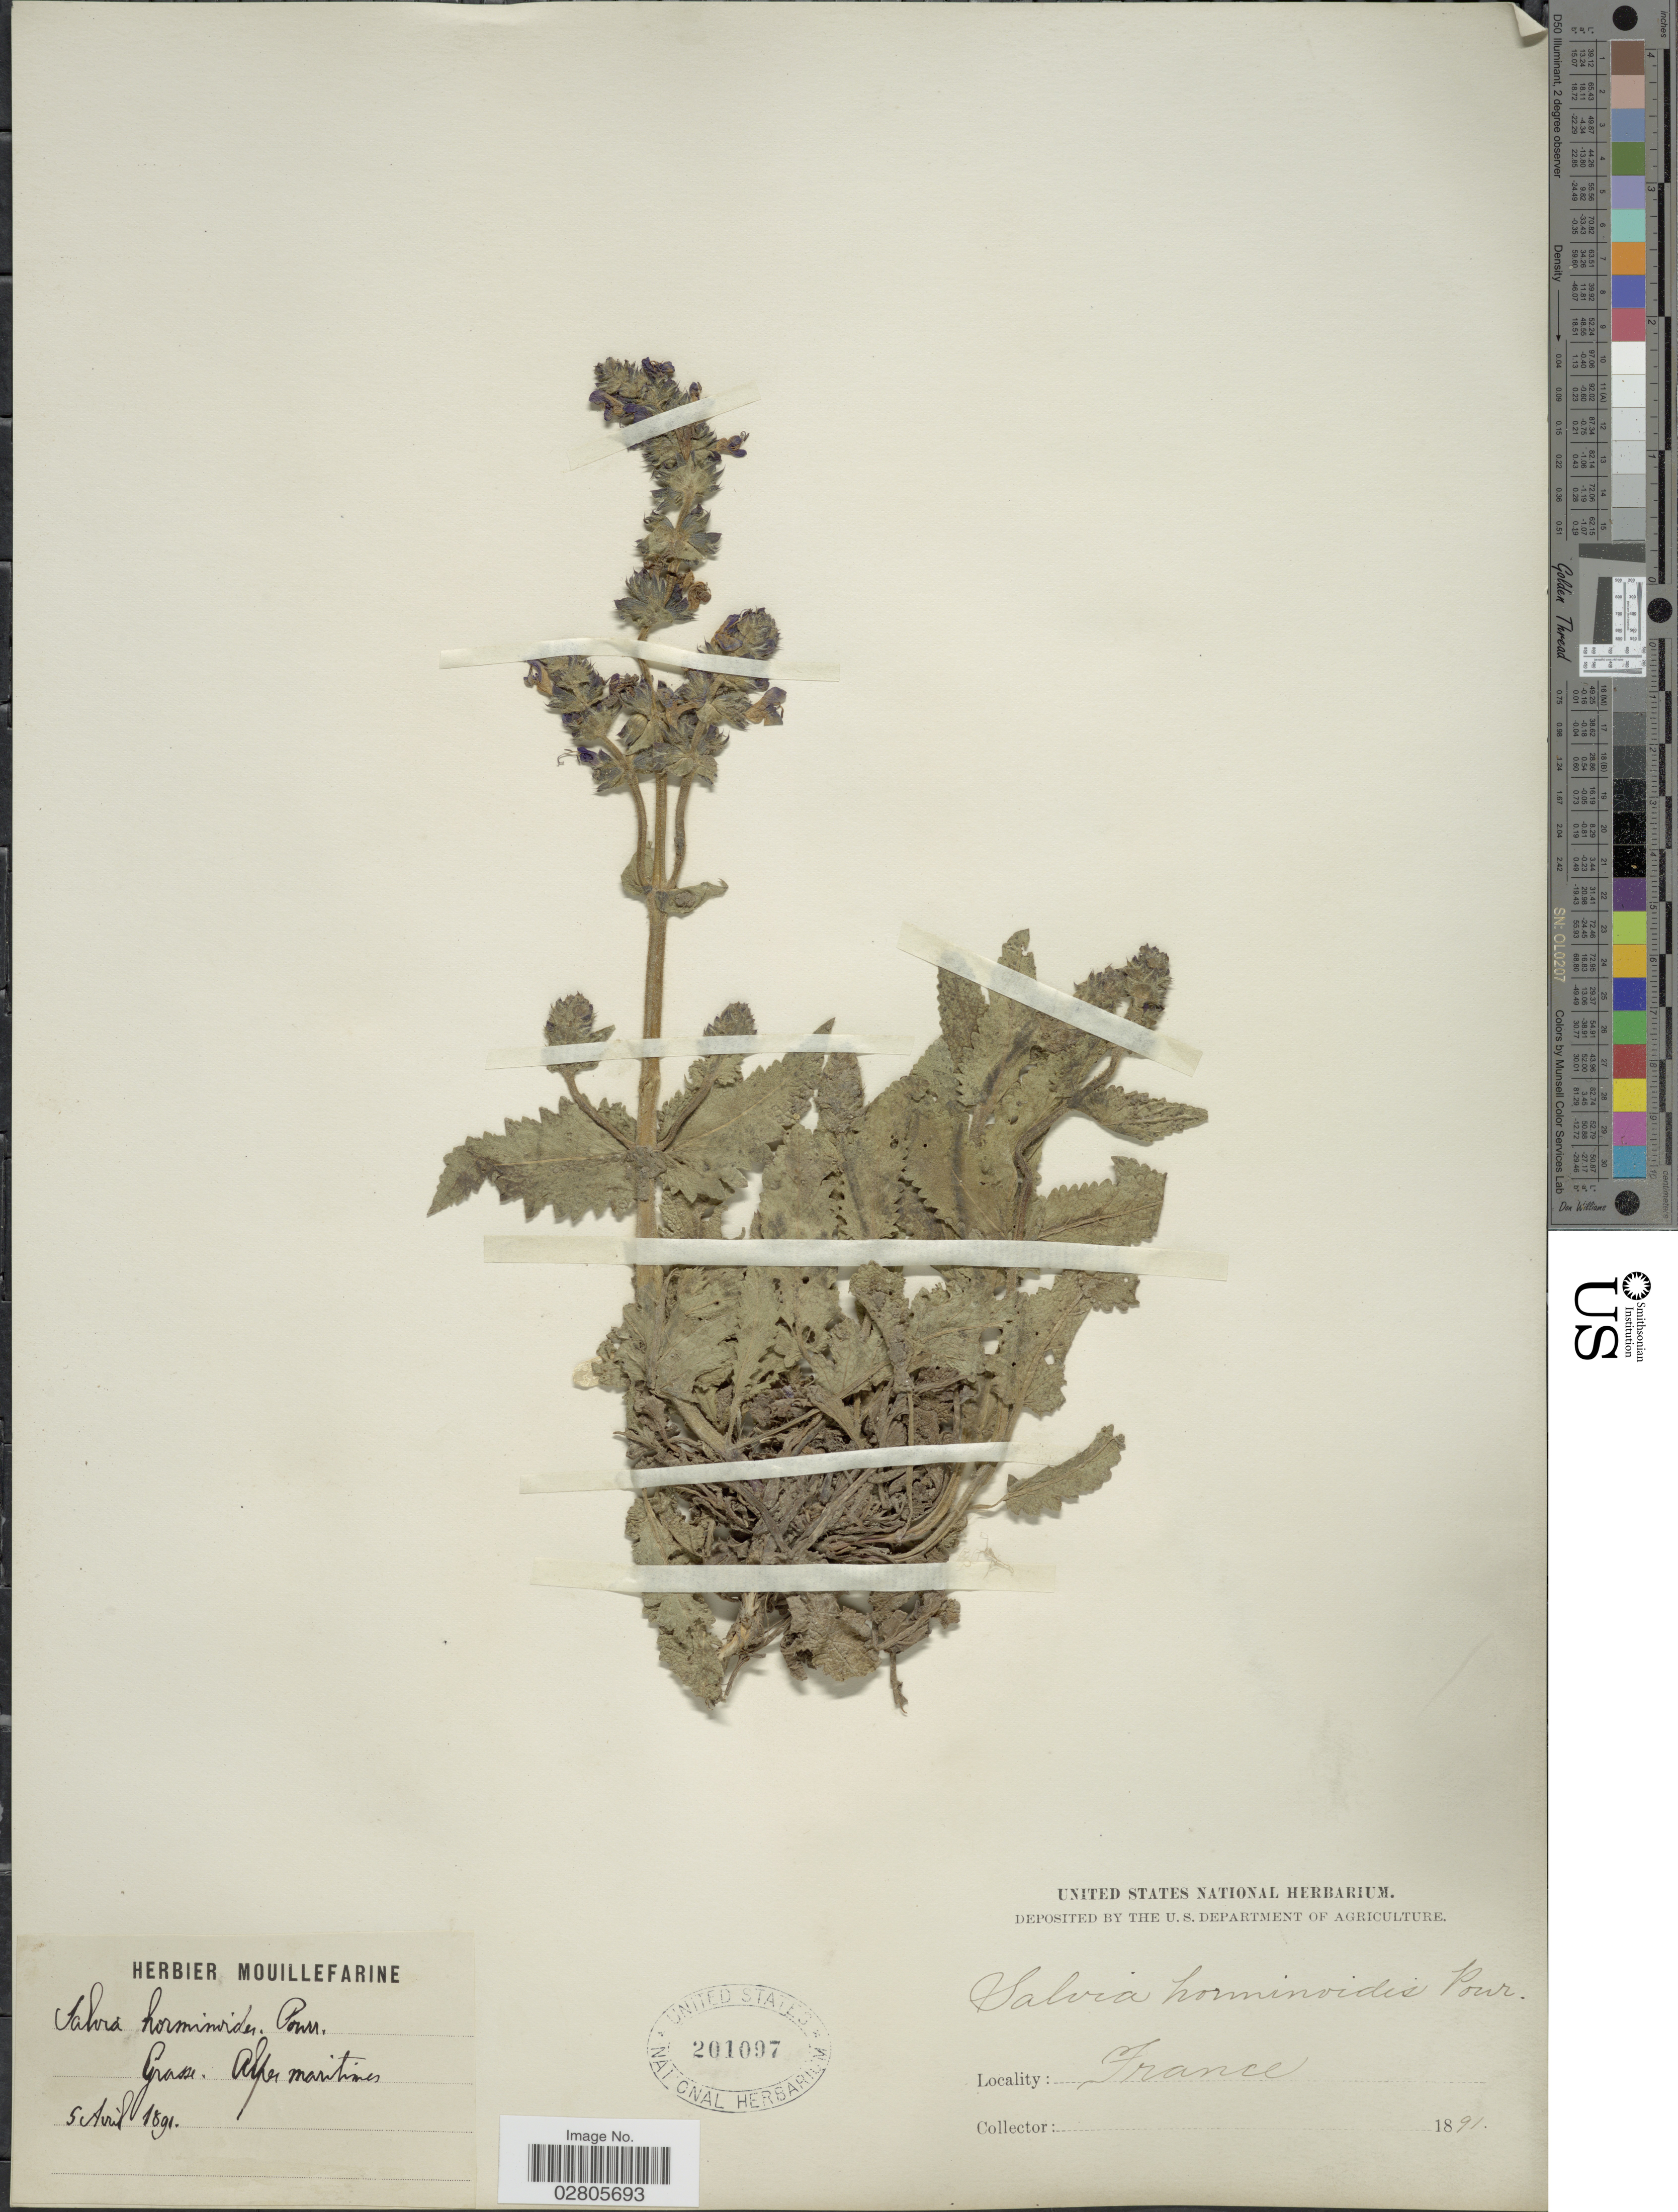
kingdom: Plantae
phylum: Tracheophyta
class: Magnoliopsida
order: Lamiales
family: Lamiaceae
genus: Salvia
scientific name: Salvia horminioides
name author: Pourr.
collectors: A. Mouillefarine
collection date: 1891-04-05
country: France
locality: Grasse. Alpes maritimes.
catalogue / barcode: US 201097